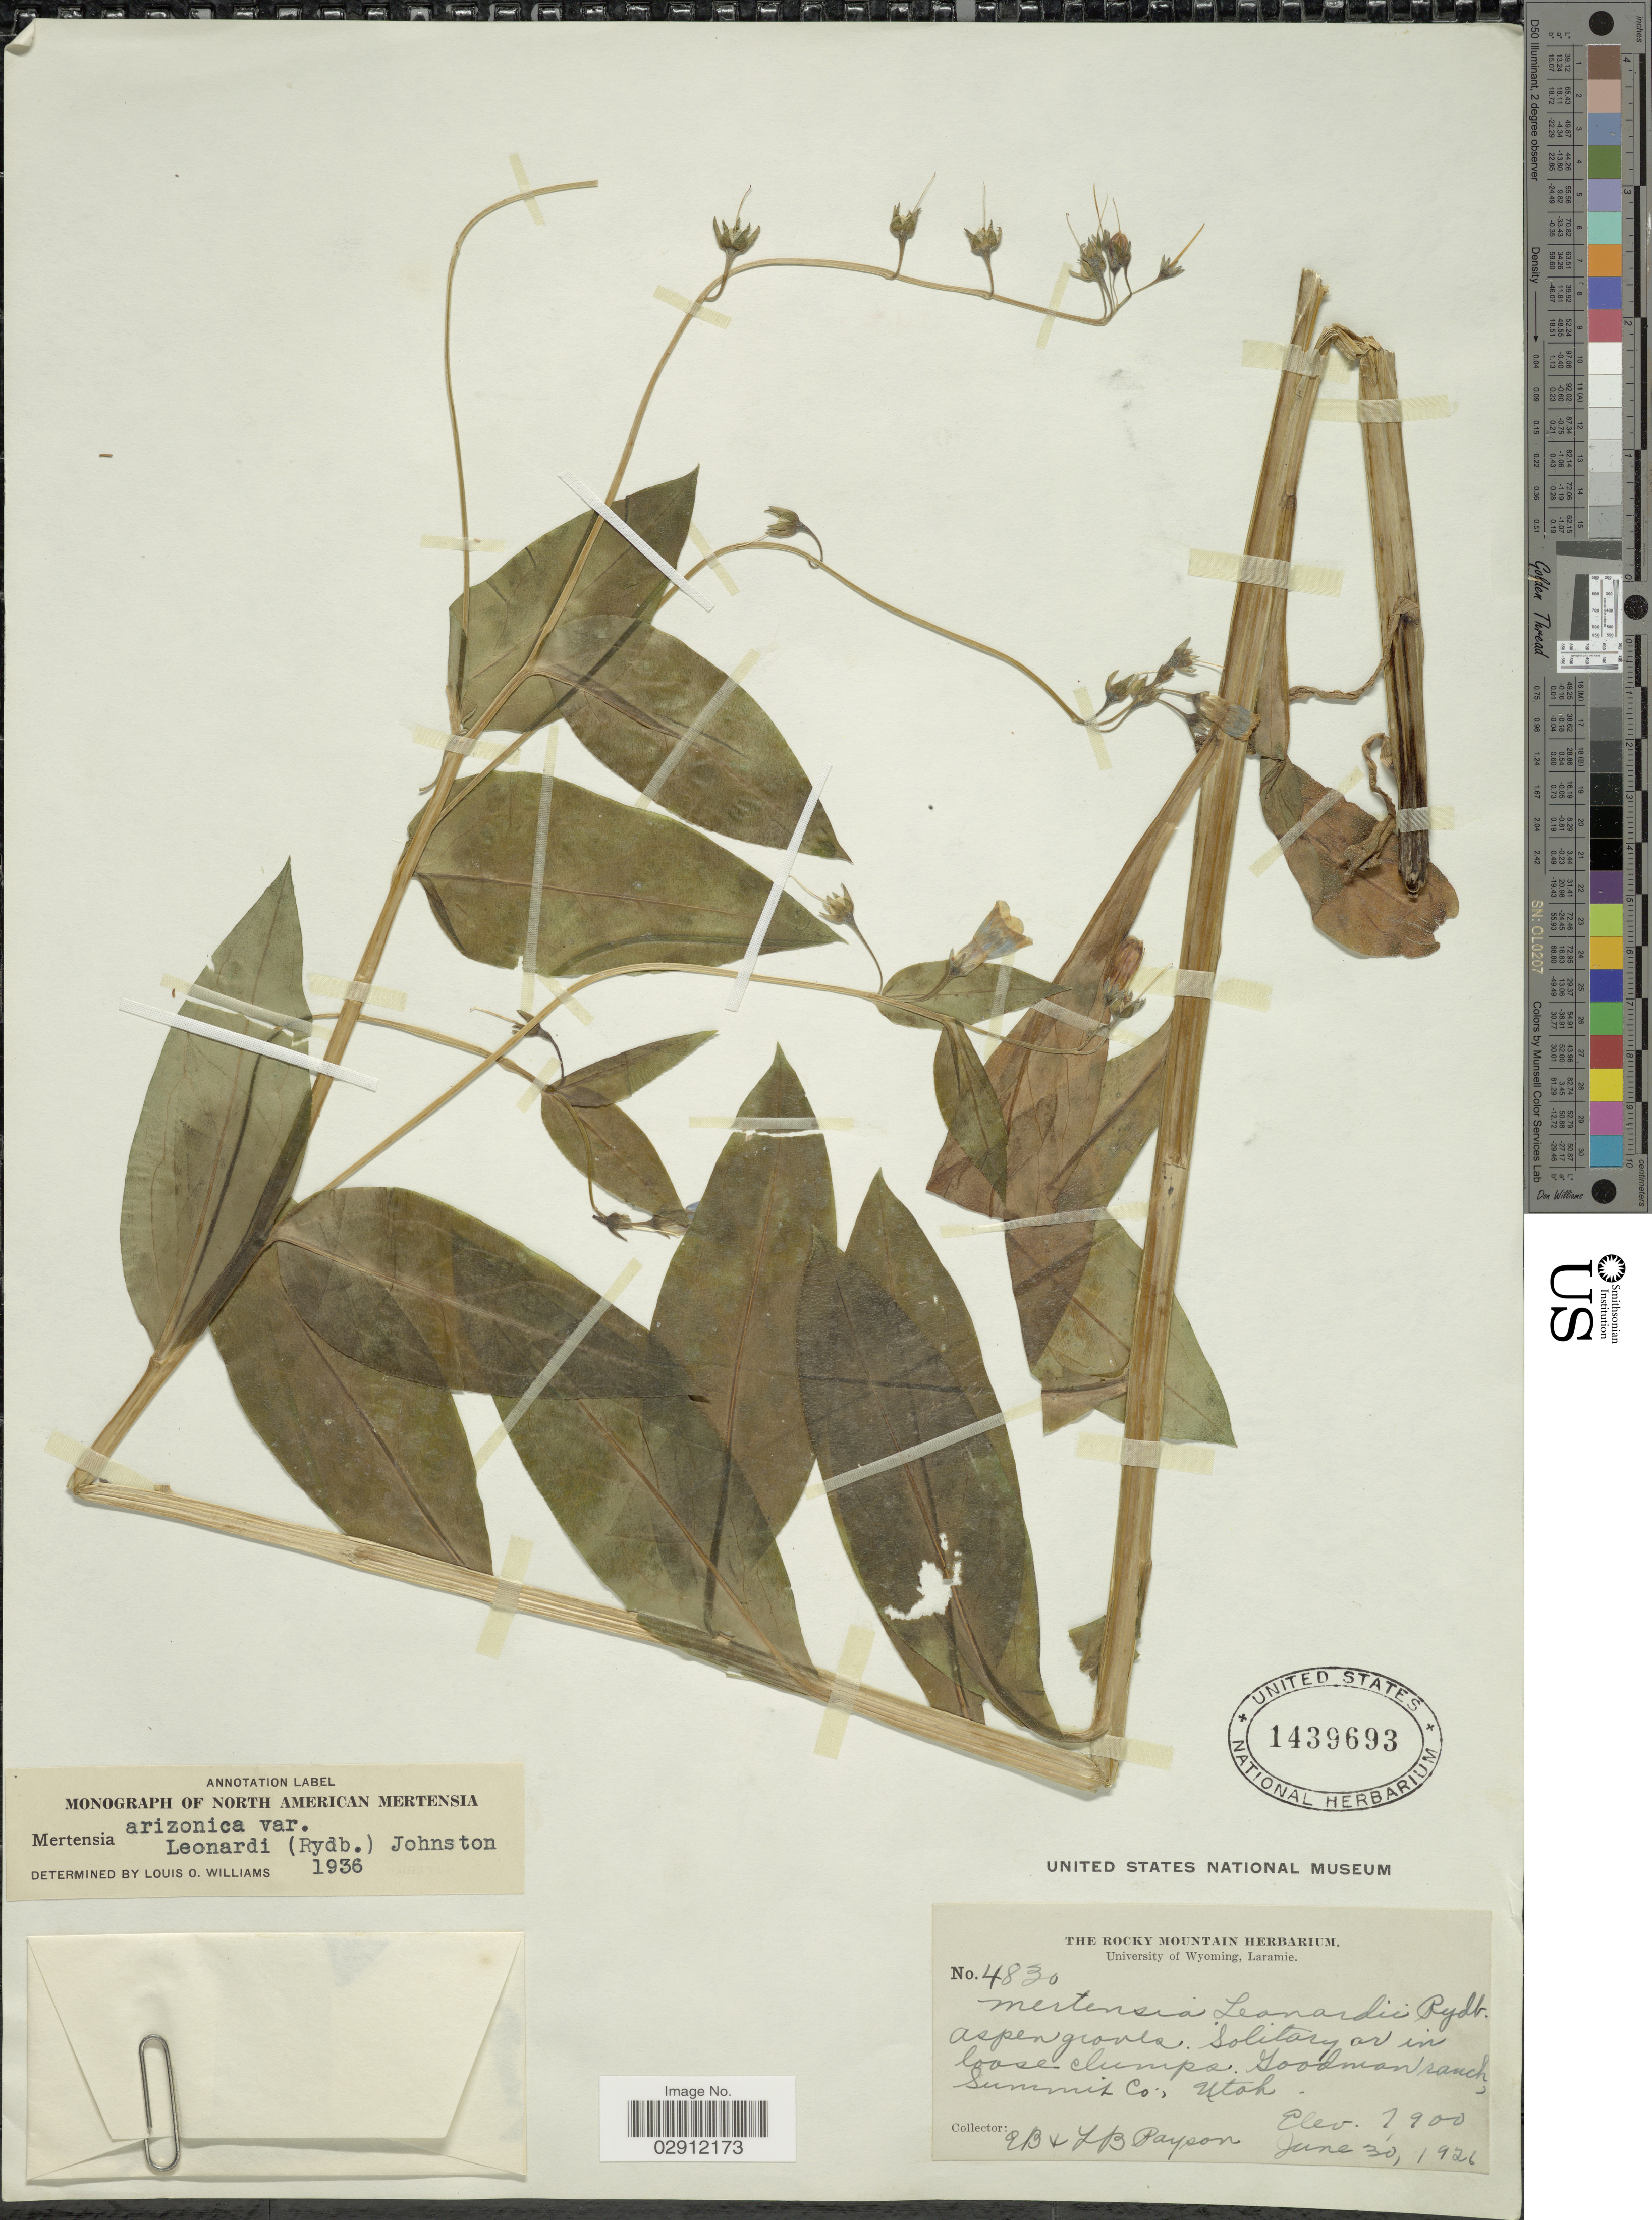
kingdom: Plantae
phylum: Tracheophyta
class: Magnoliopsida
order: Boraginales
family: Boraginaceae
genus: Mertensia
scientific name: Mertensia arizonica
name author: Greene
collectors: E. B. Payson & L. Payson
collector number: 4830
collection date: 1926-06-30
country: United States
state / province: Utah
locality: Aspen grove. Goodman ranch, Summit Co.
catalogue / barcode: US 1439693